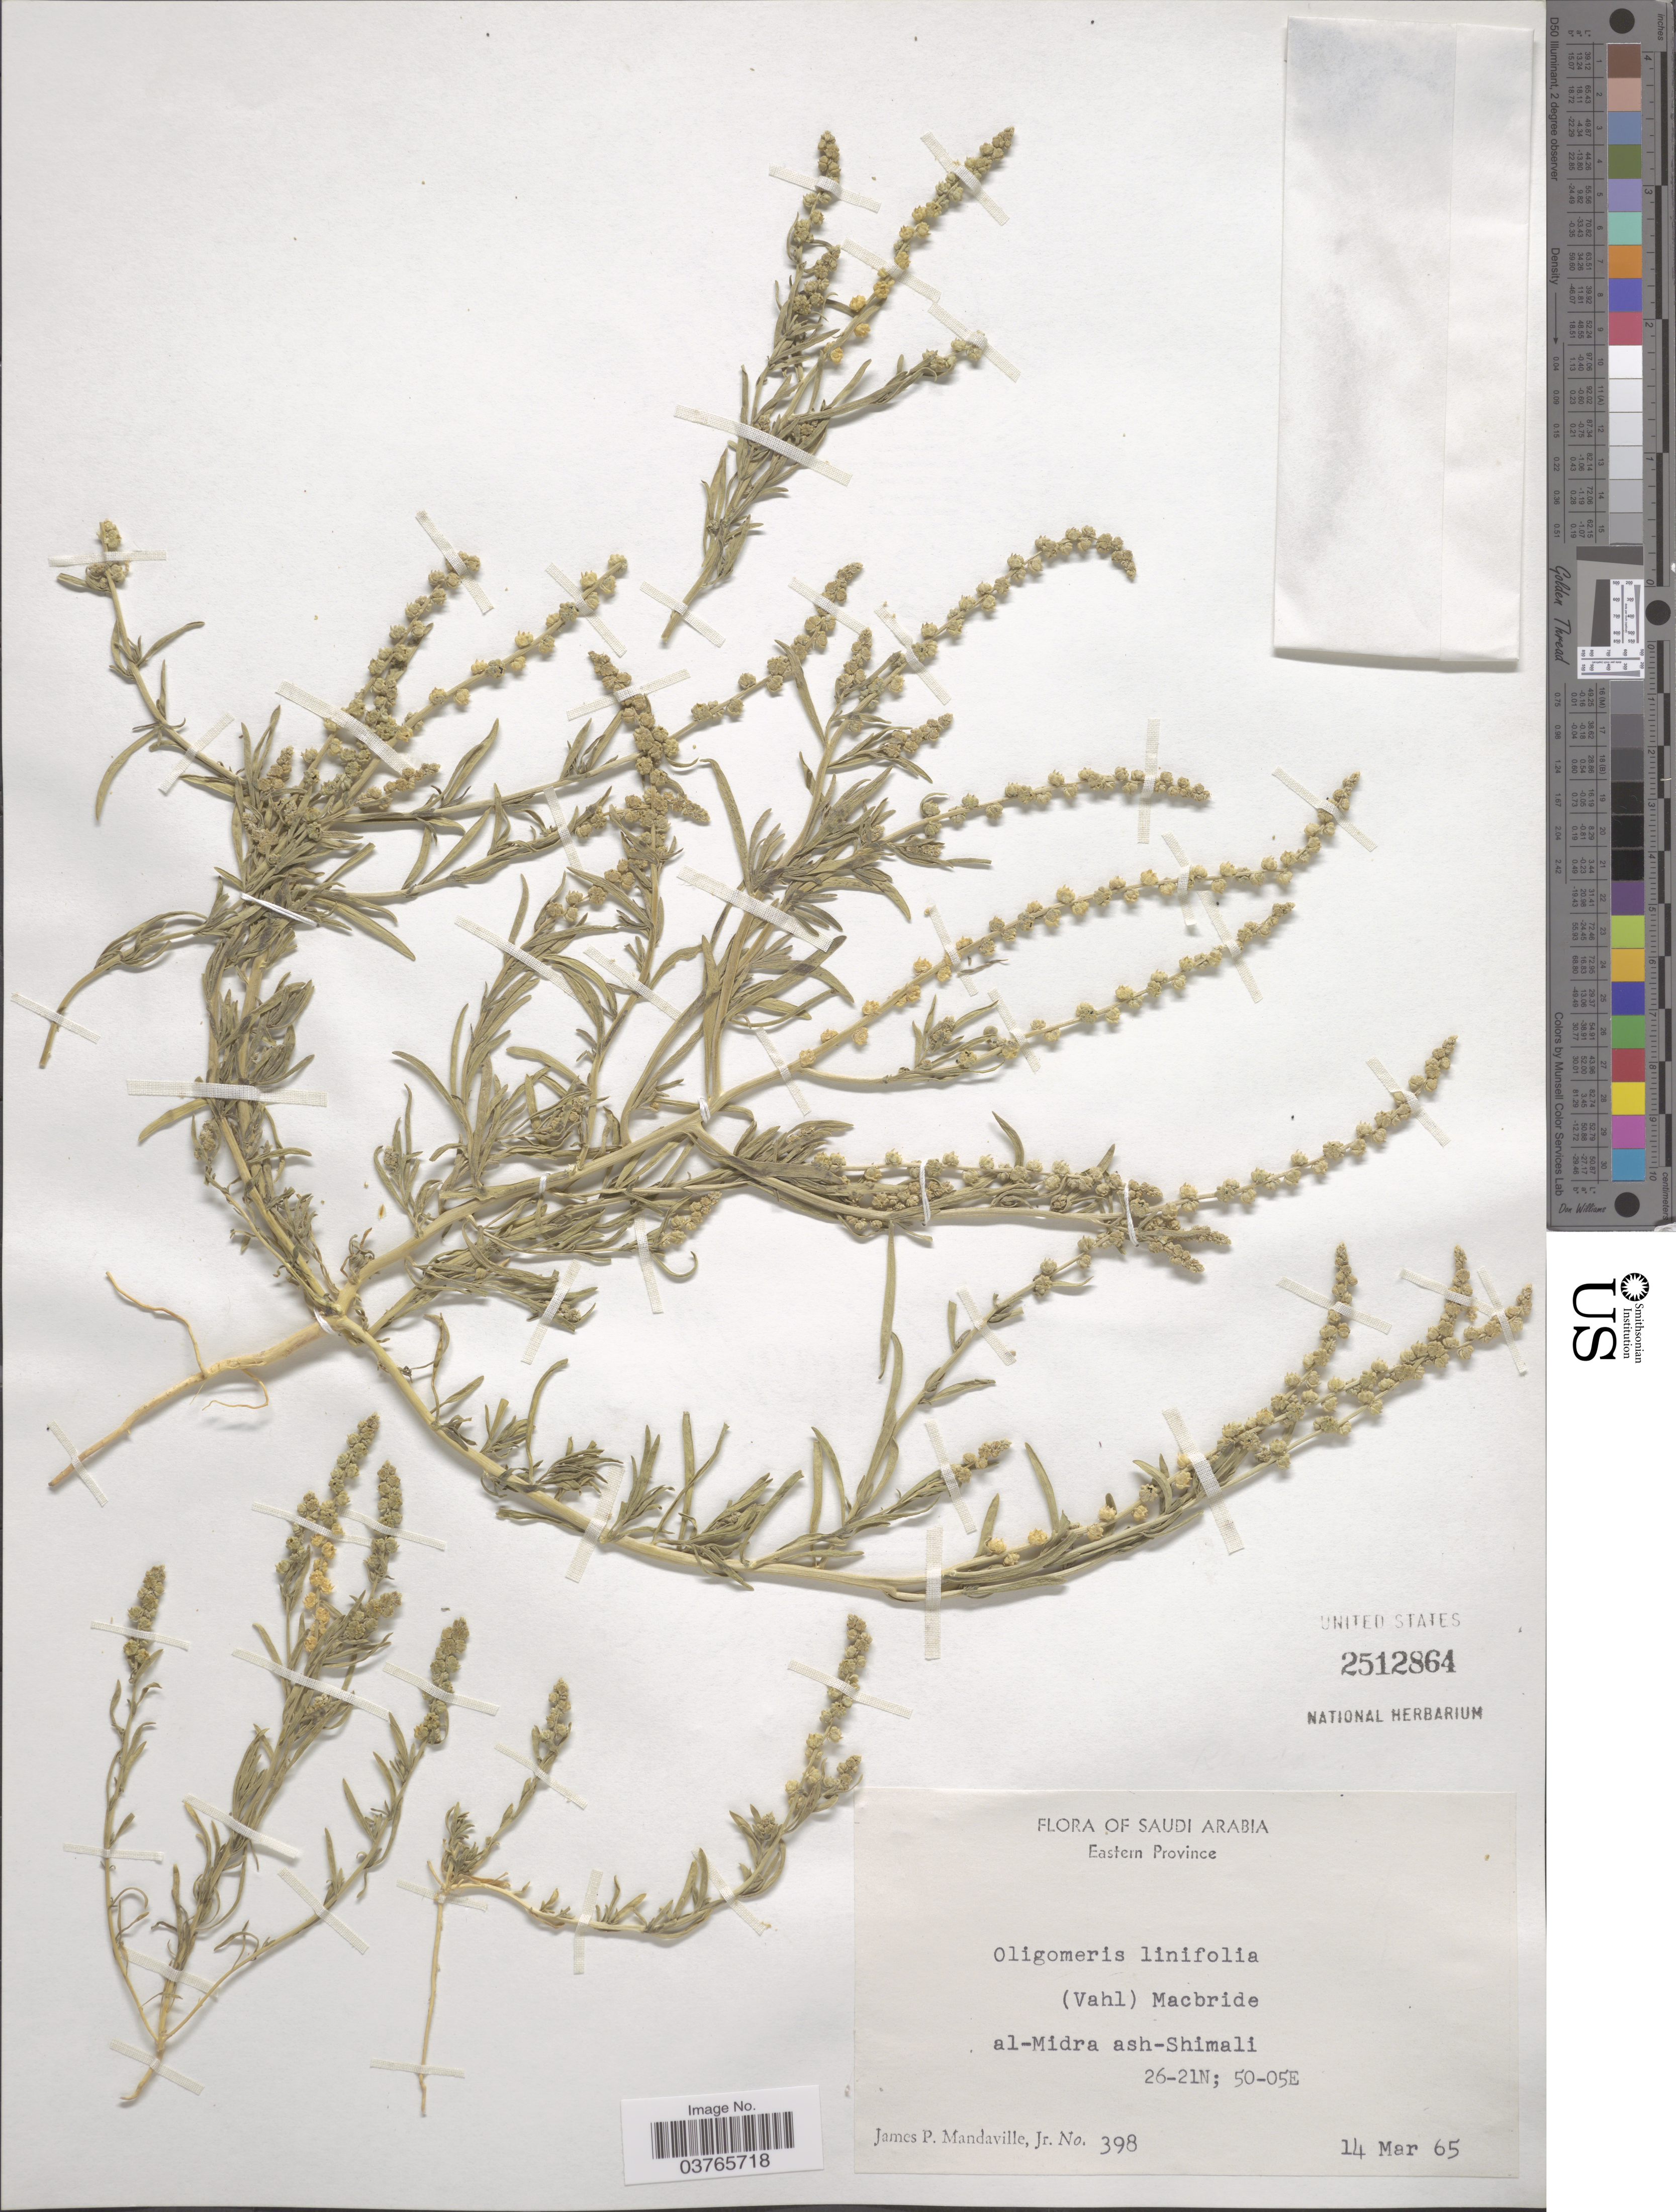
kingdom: Plantae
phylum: Tracheophyta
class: Magnoliopsida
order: Brassicales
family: Resedaceae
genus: Oligomeris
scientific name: Oligomeris linifolia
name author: (Vahl) J.F. Macbr.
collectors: J. Mandaville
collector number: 398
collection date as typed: Transcribed d/m/y: 14/3/65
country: Saudi Arabia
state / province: Ash Sharqiyah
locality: Eastern Province. Al-Midra ash-Shimali.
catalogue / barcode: US 2512864